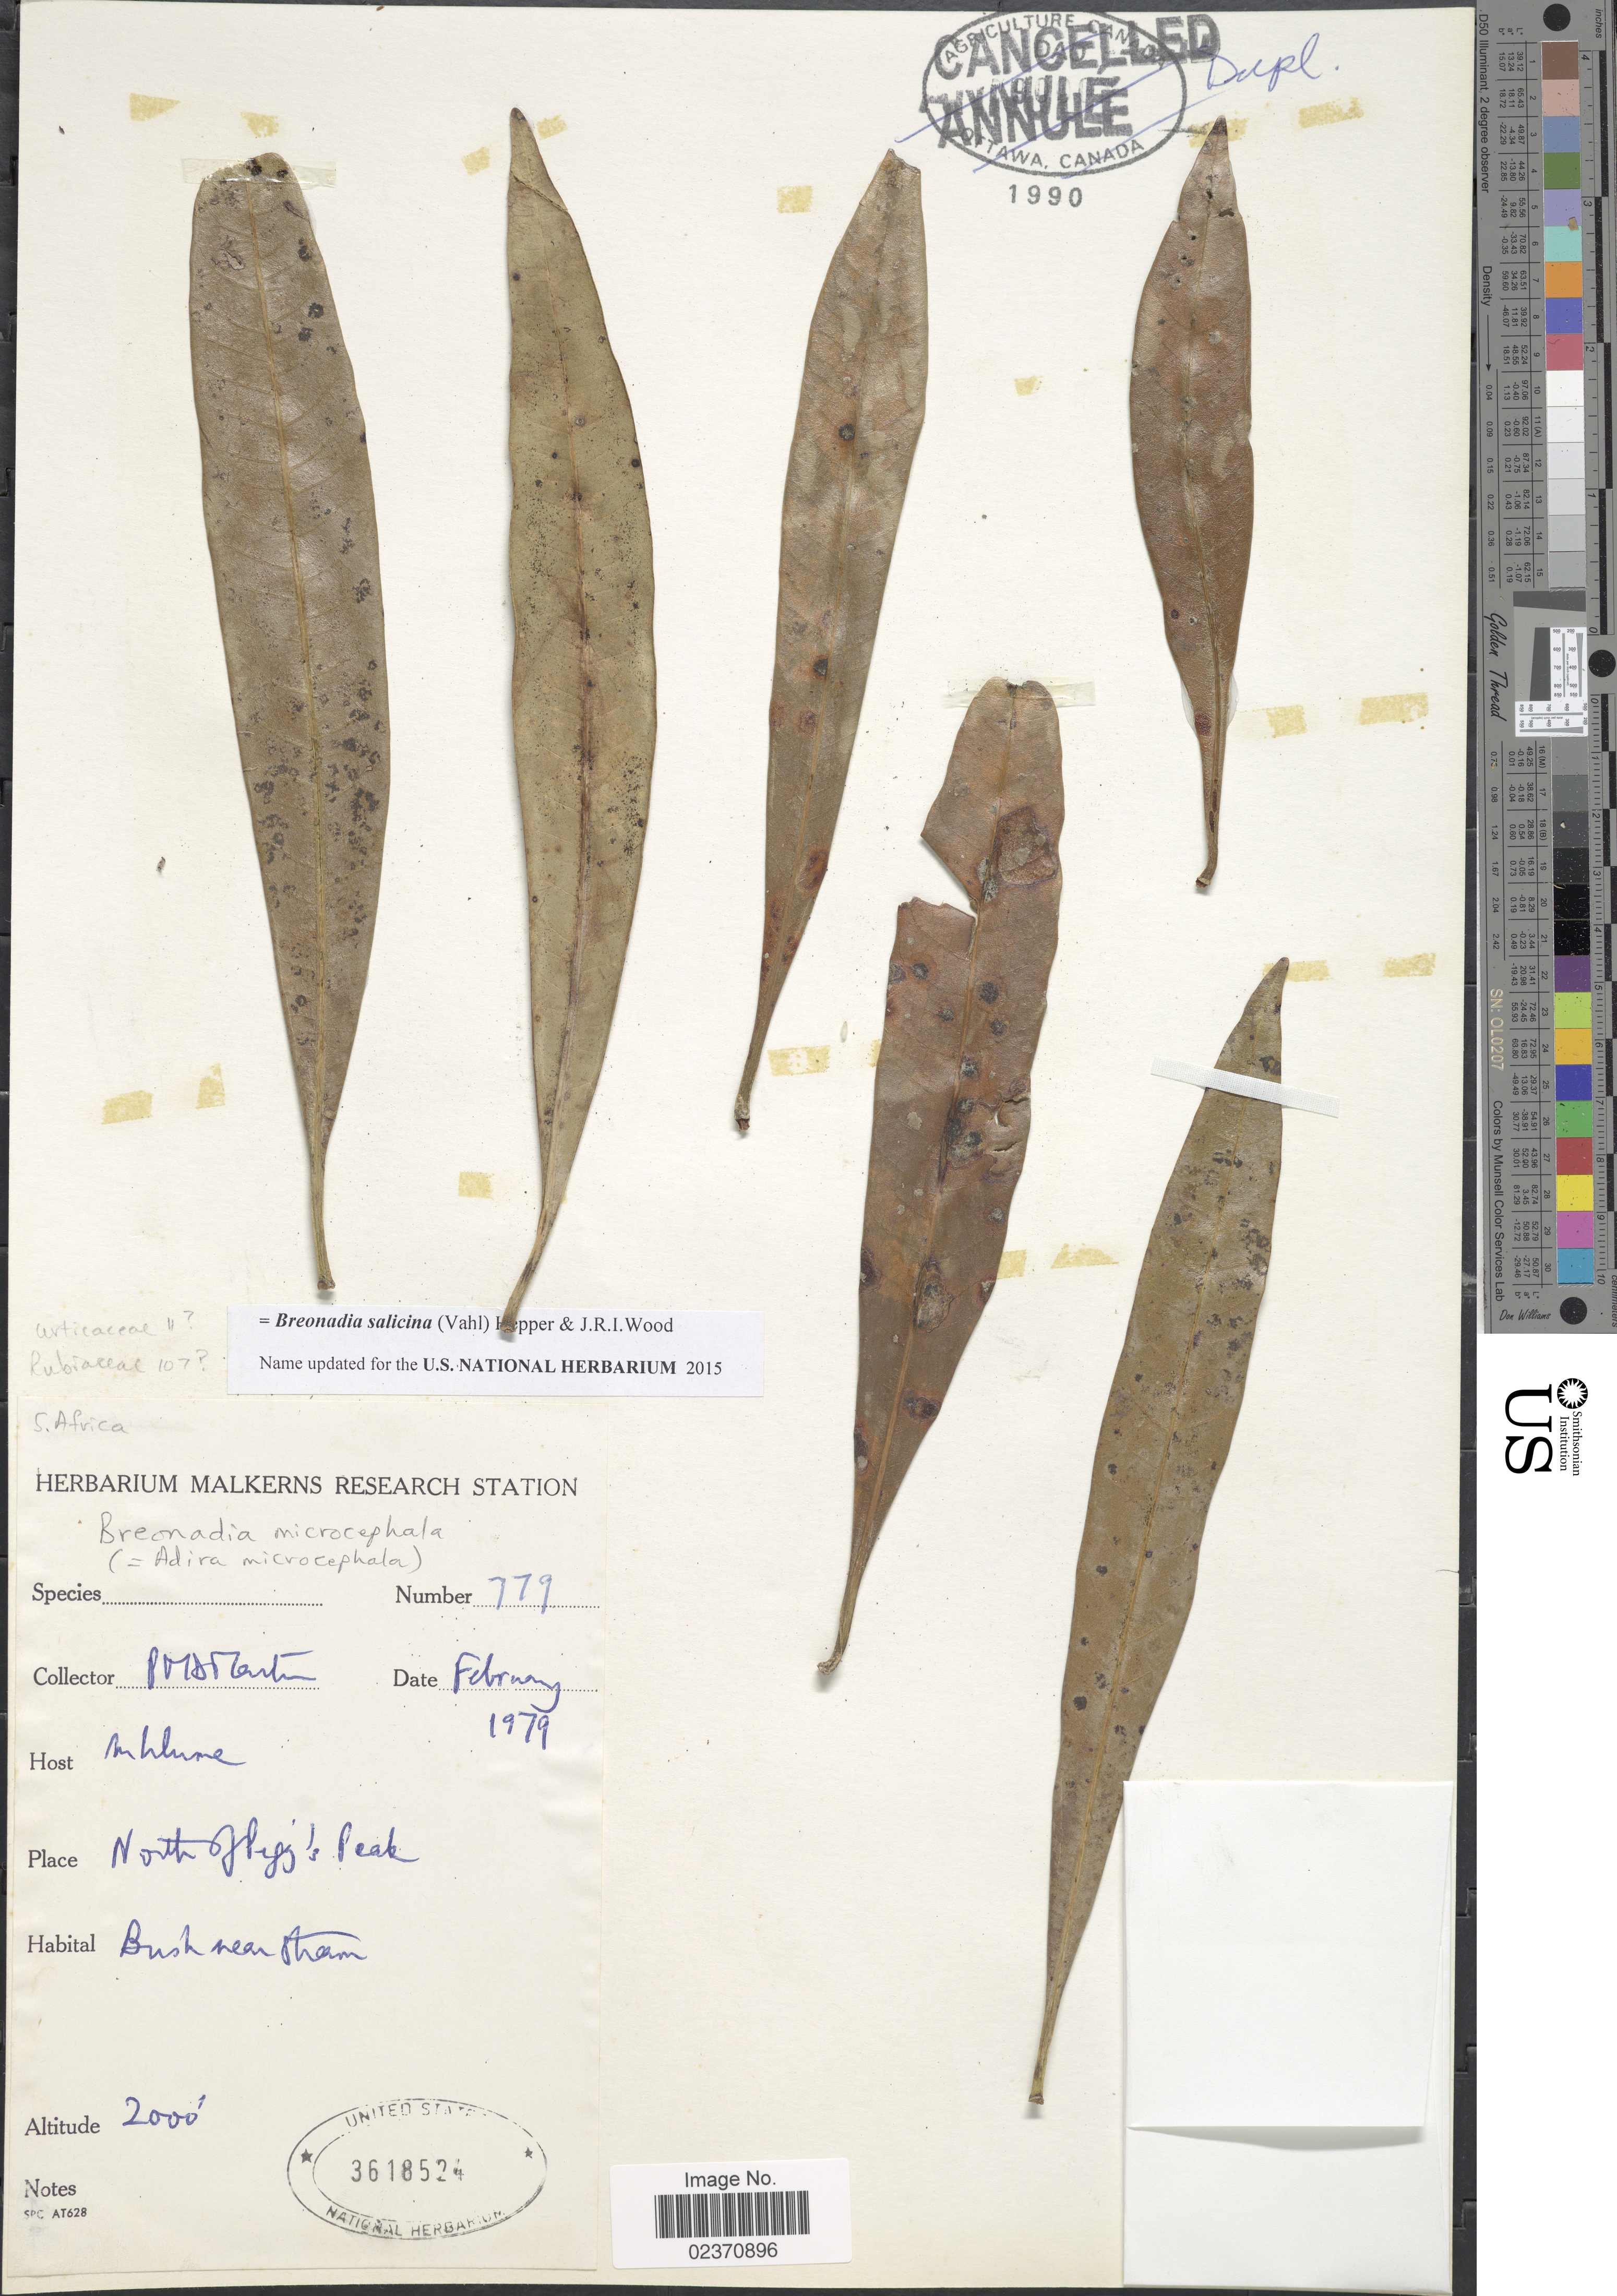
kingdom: Plantae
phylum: Tracheophyta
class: Magnoliopsida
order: Gentianales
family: Rubiaceae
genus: Breonadia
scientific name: Breonadia salicinia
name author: (Vahl) Hepper & J.R.I. Wood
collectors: P. M. D. Martin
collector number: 779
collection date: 1979-02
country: Eswatini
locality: In klume, North of Pigg's Peak, bush near stream.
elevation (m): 610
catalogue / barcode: US 3618524